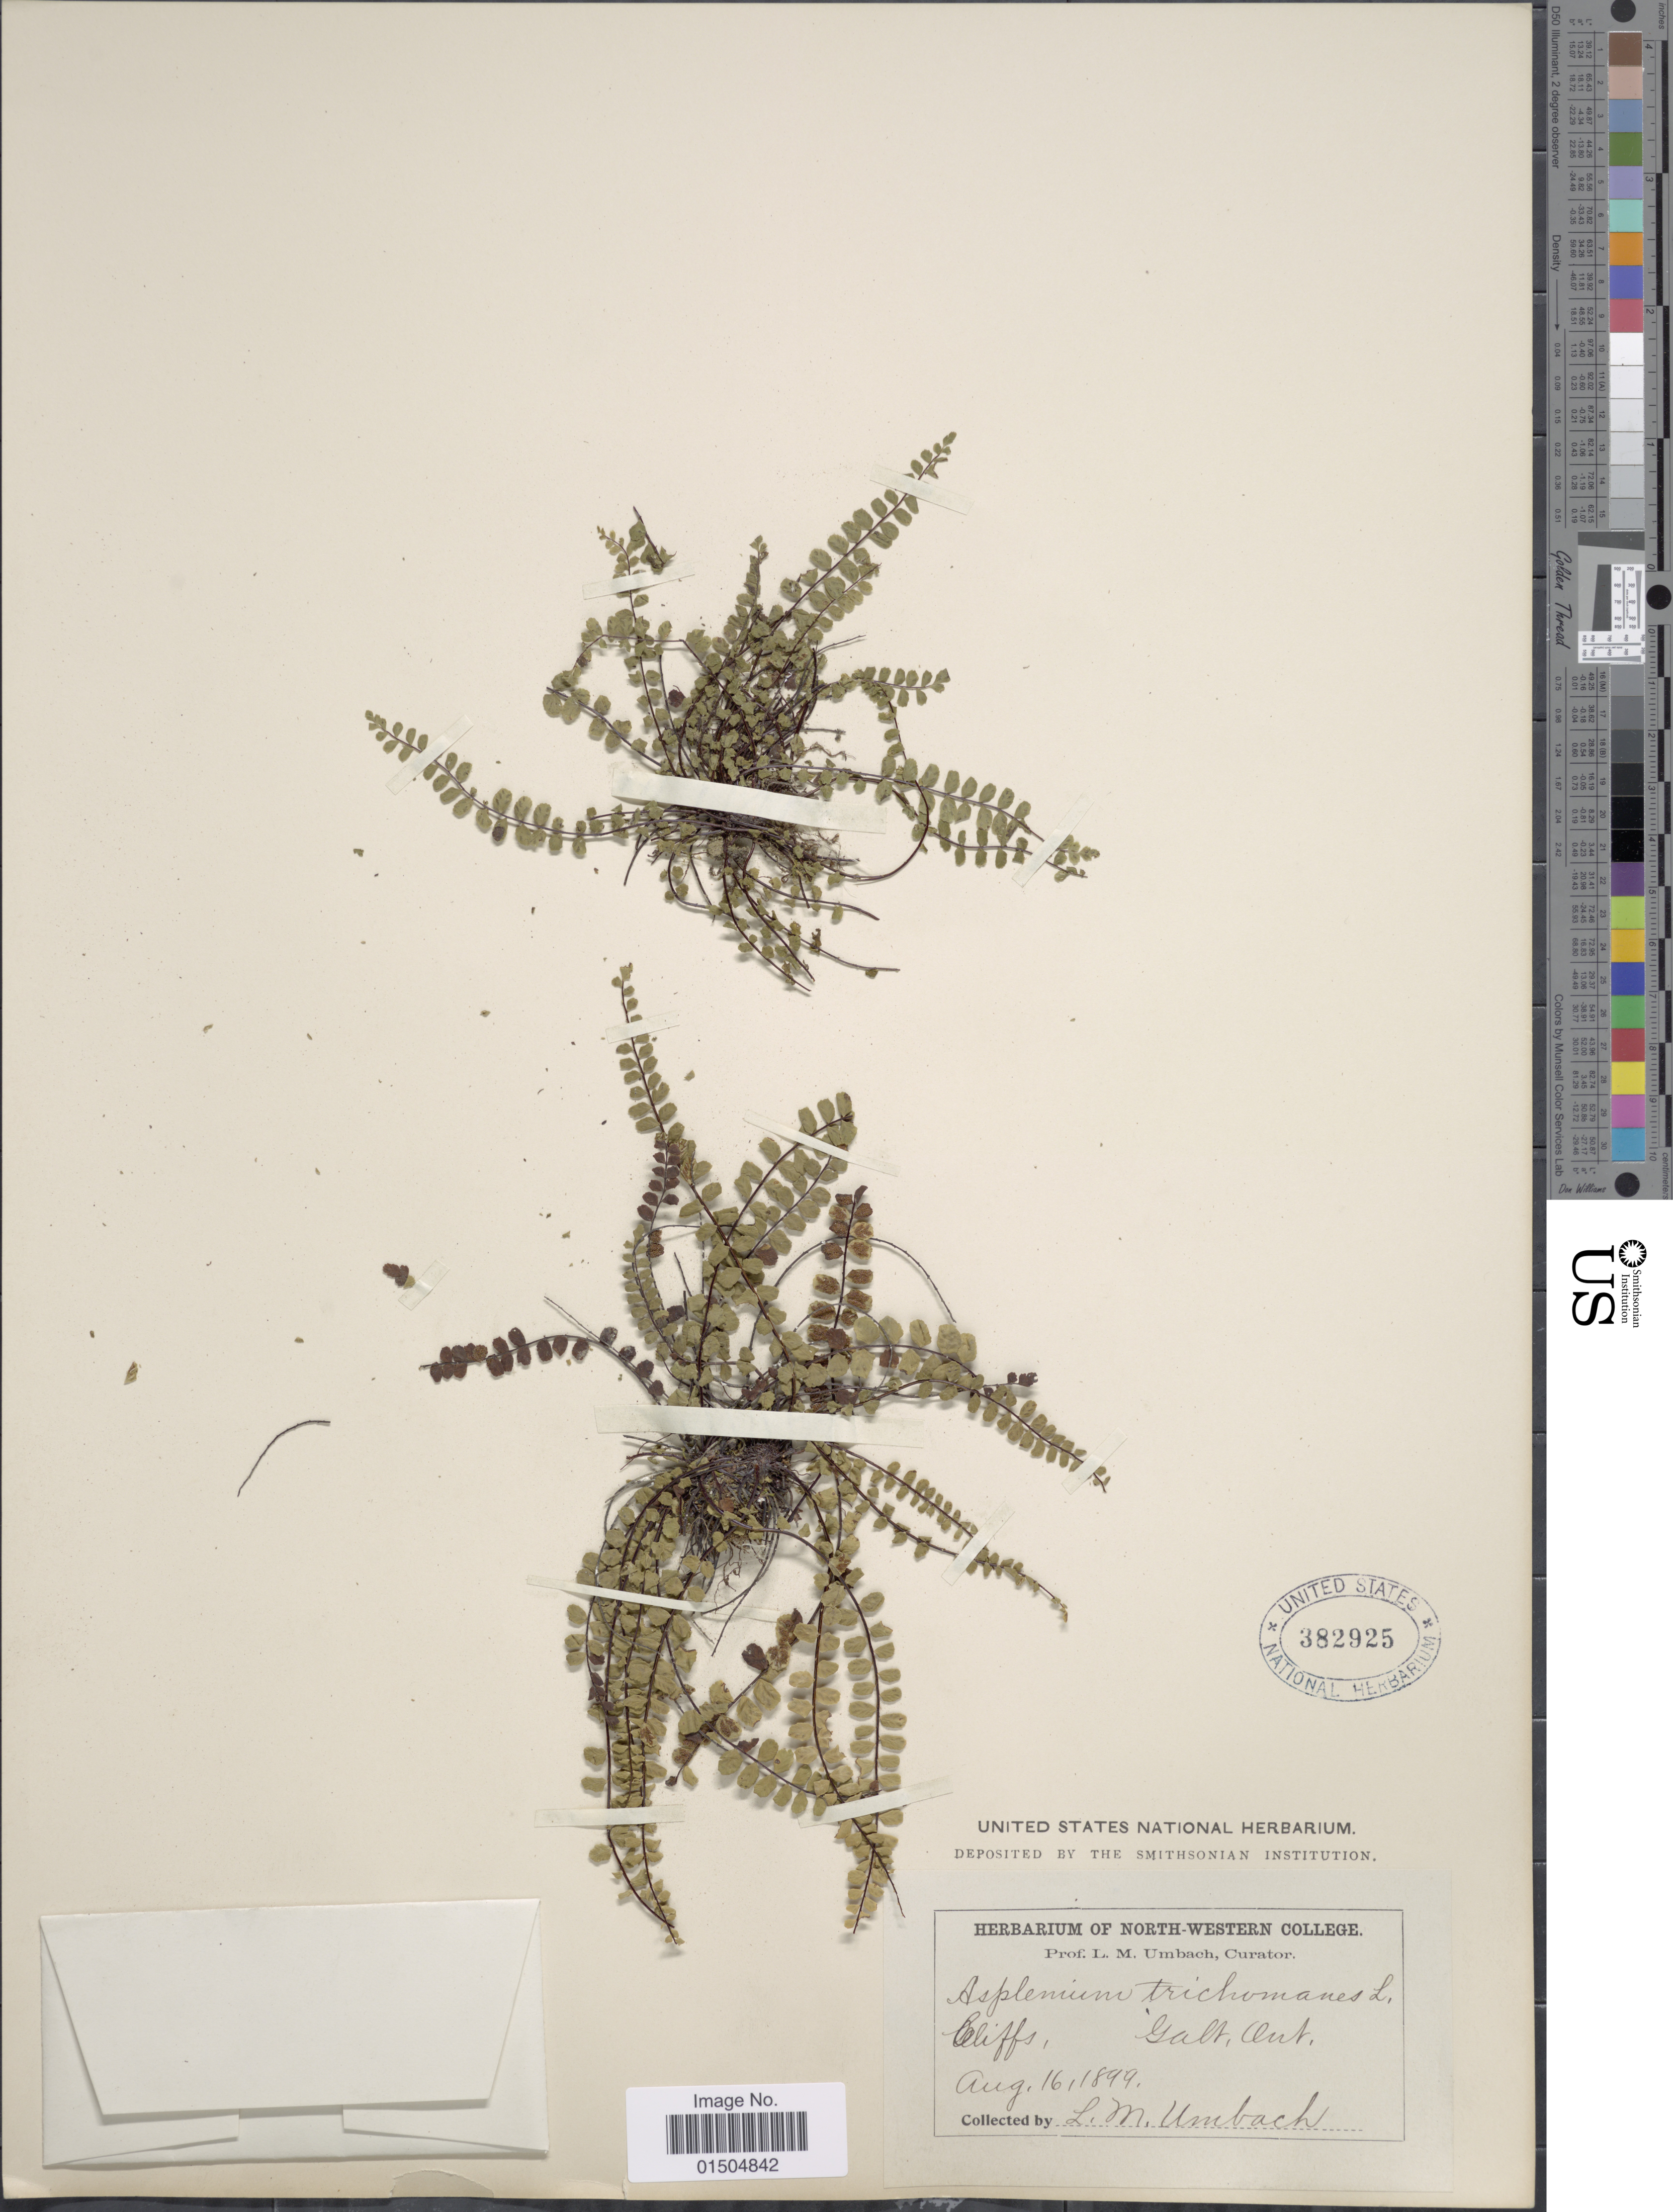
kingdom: Plantae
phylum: Tracheophyta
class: Polypodiopsida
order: Polypodiales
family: Aspleniaceae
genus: Asplenium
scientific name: Asplenium trichomanes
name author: L.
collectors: L. M. Umbach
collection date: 1899-08-16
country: Canada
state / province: Ontario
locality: Cliffs, Galt.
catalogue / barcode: US 382925